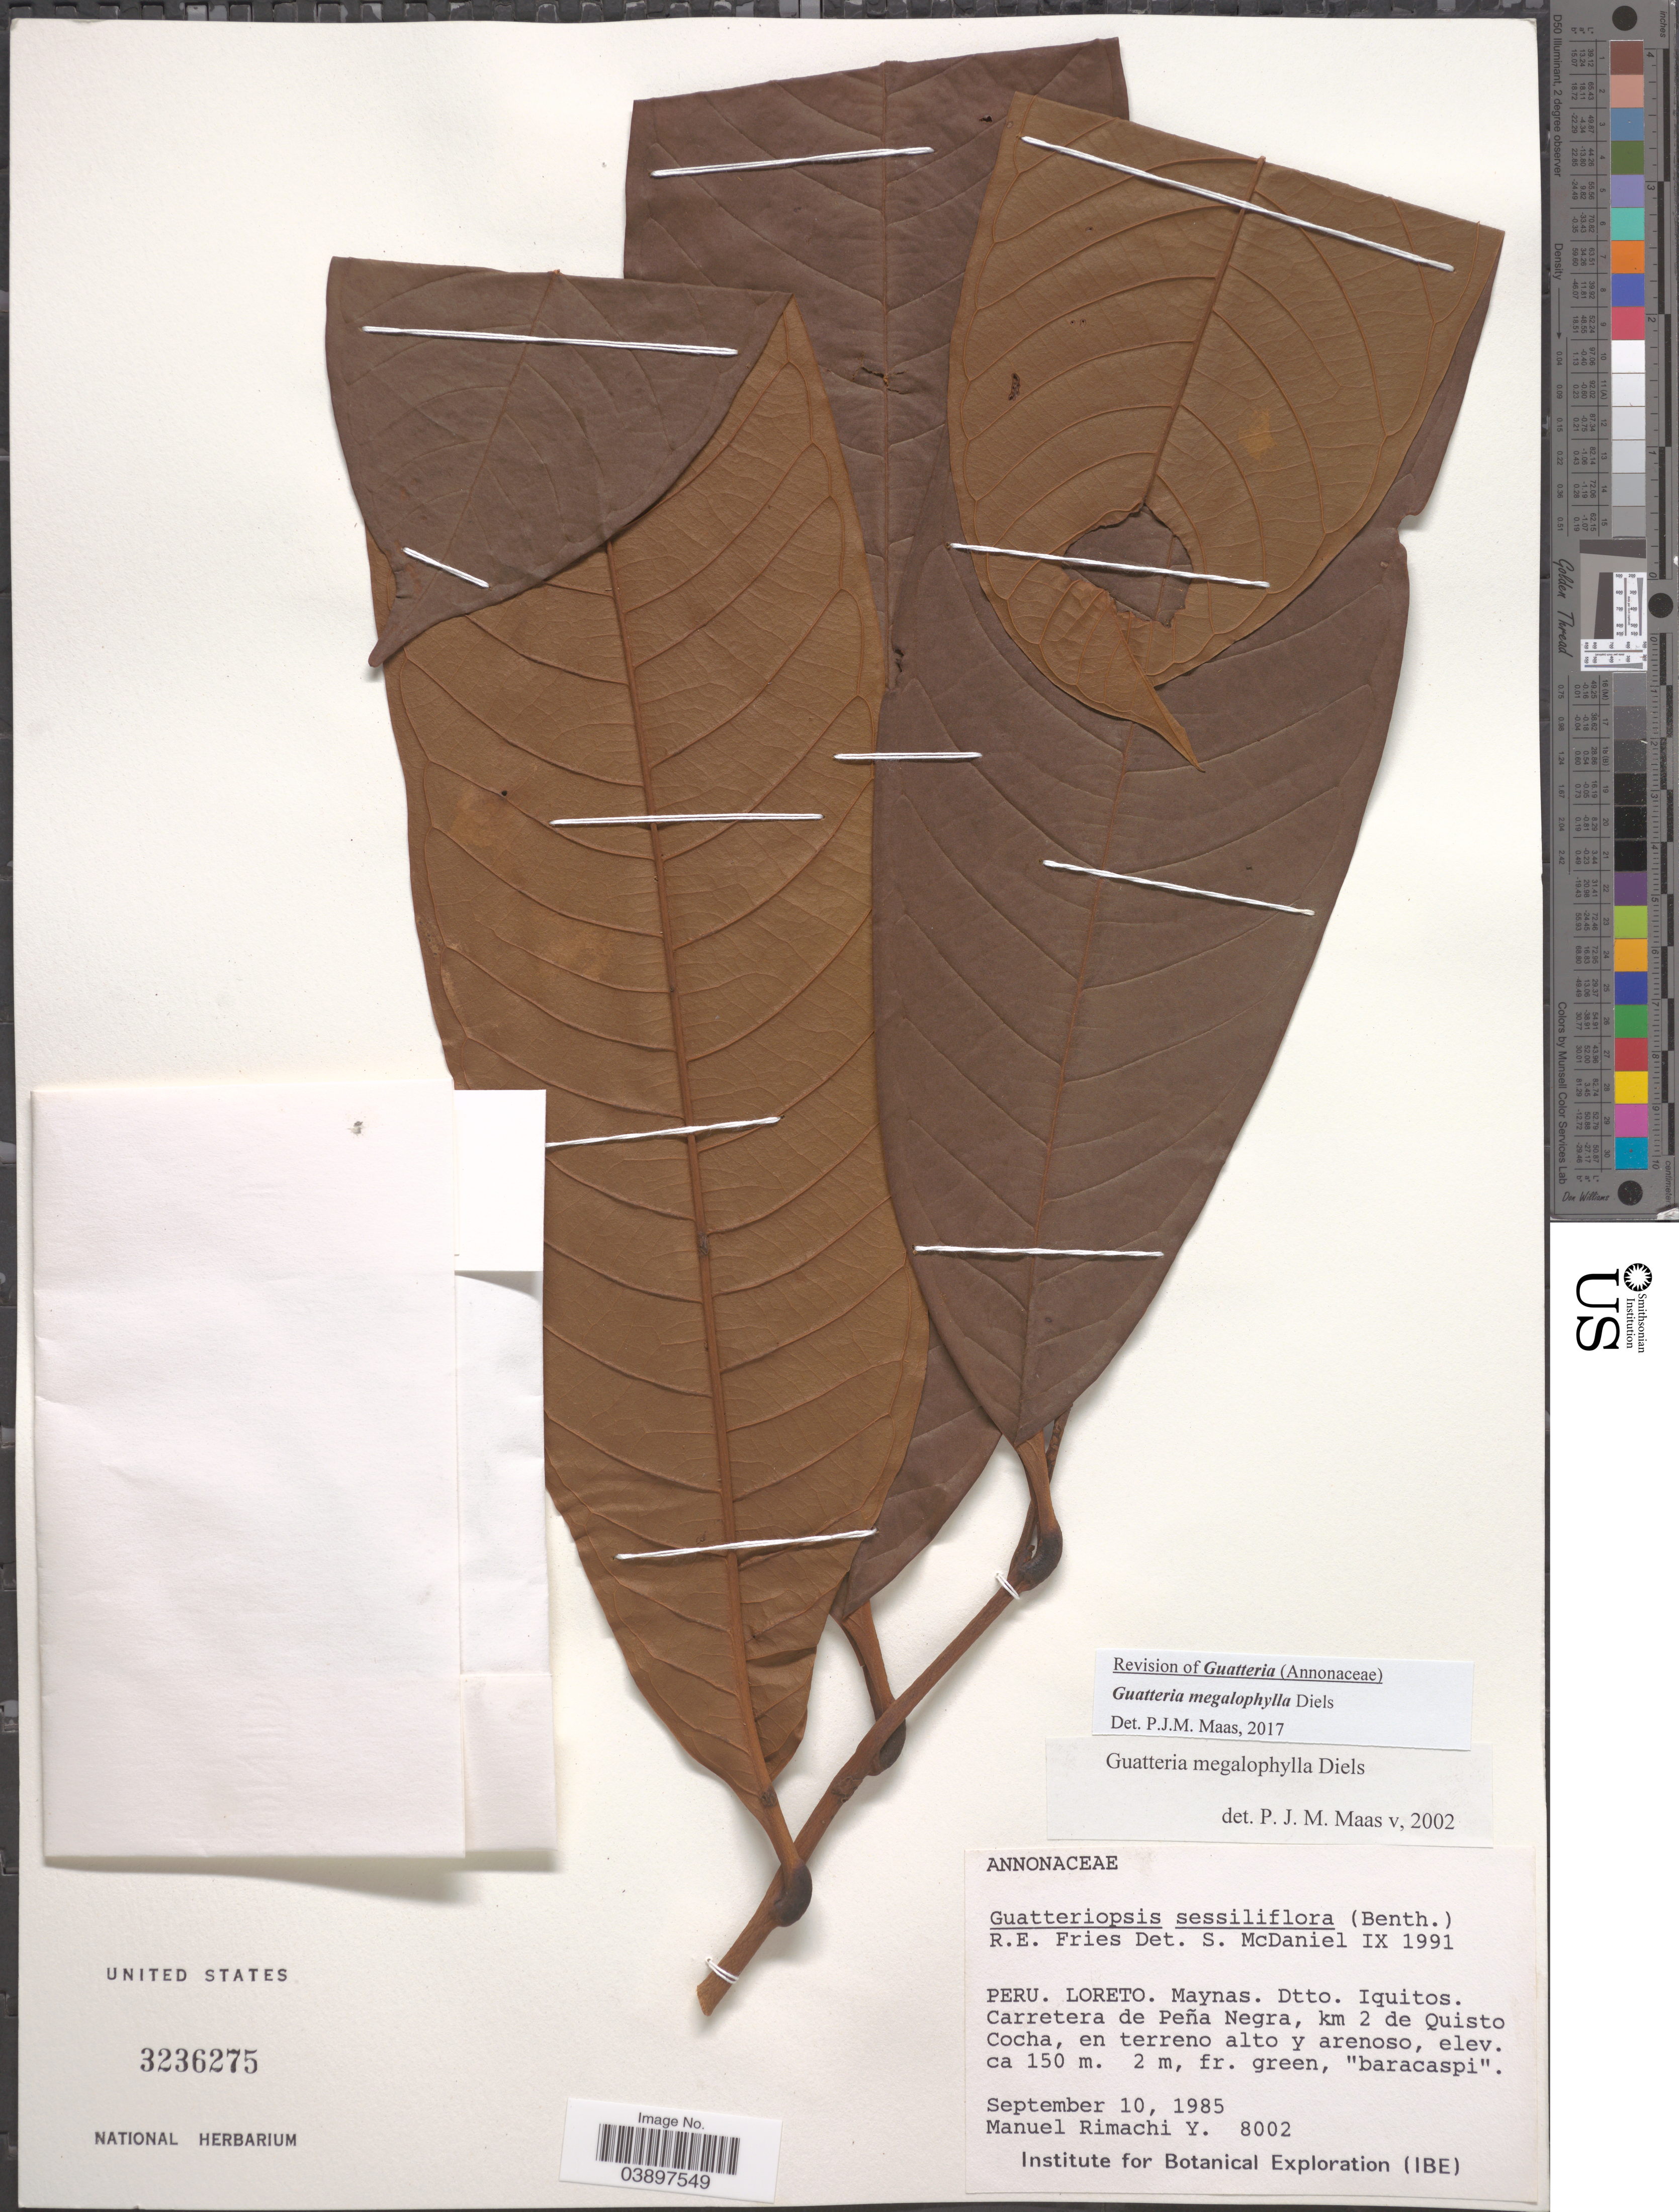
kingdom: Plantae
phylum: Tracheophyta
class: Magnoliopsida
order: Magnoliales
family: Annonaceae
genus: Guatteria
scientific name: Guatteria megalophylla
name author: Diels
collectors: M. Rimachi Y.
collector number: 8002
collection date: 1985-09-10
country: Peru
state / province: Loreto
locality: Maynas. Dtto. Iquitos. Carretera de Peña Negra, km 2 de Quisto Cocha.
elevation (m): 150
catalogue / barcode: US 3236275